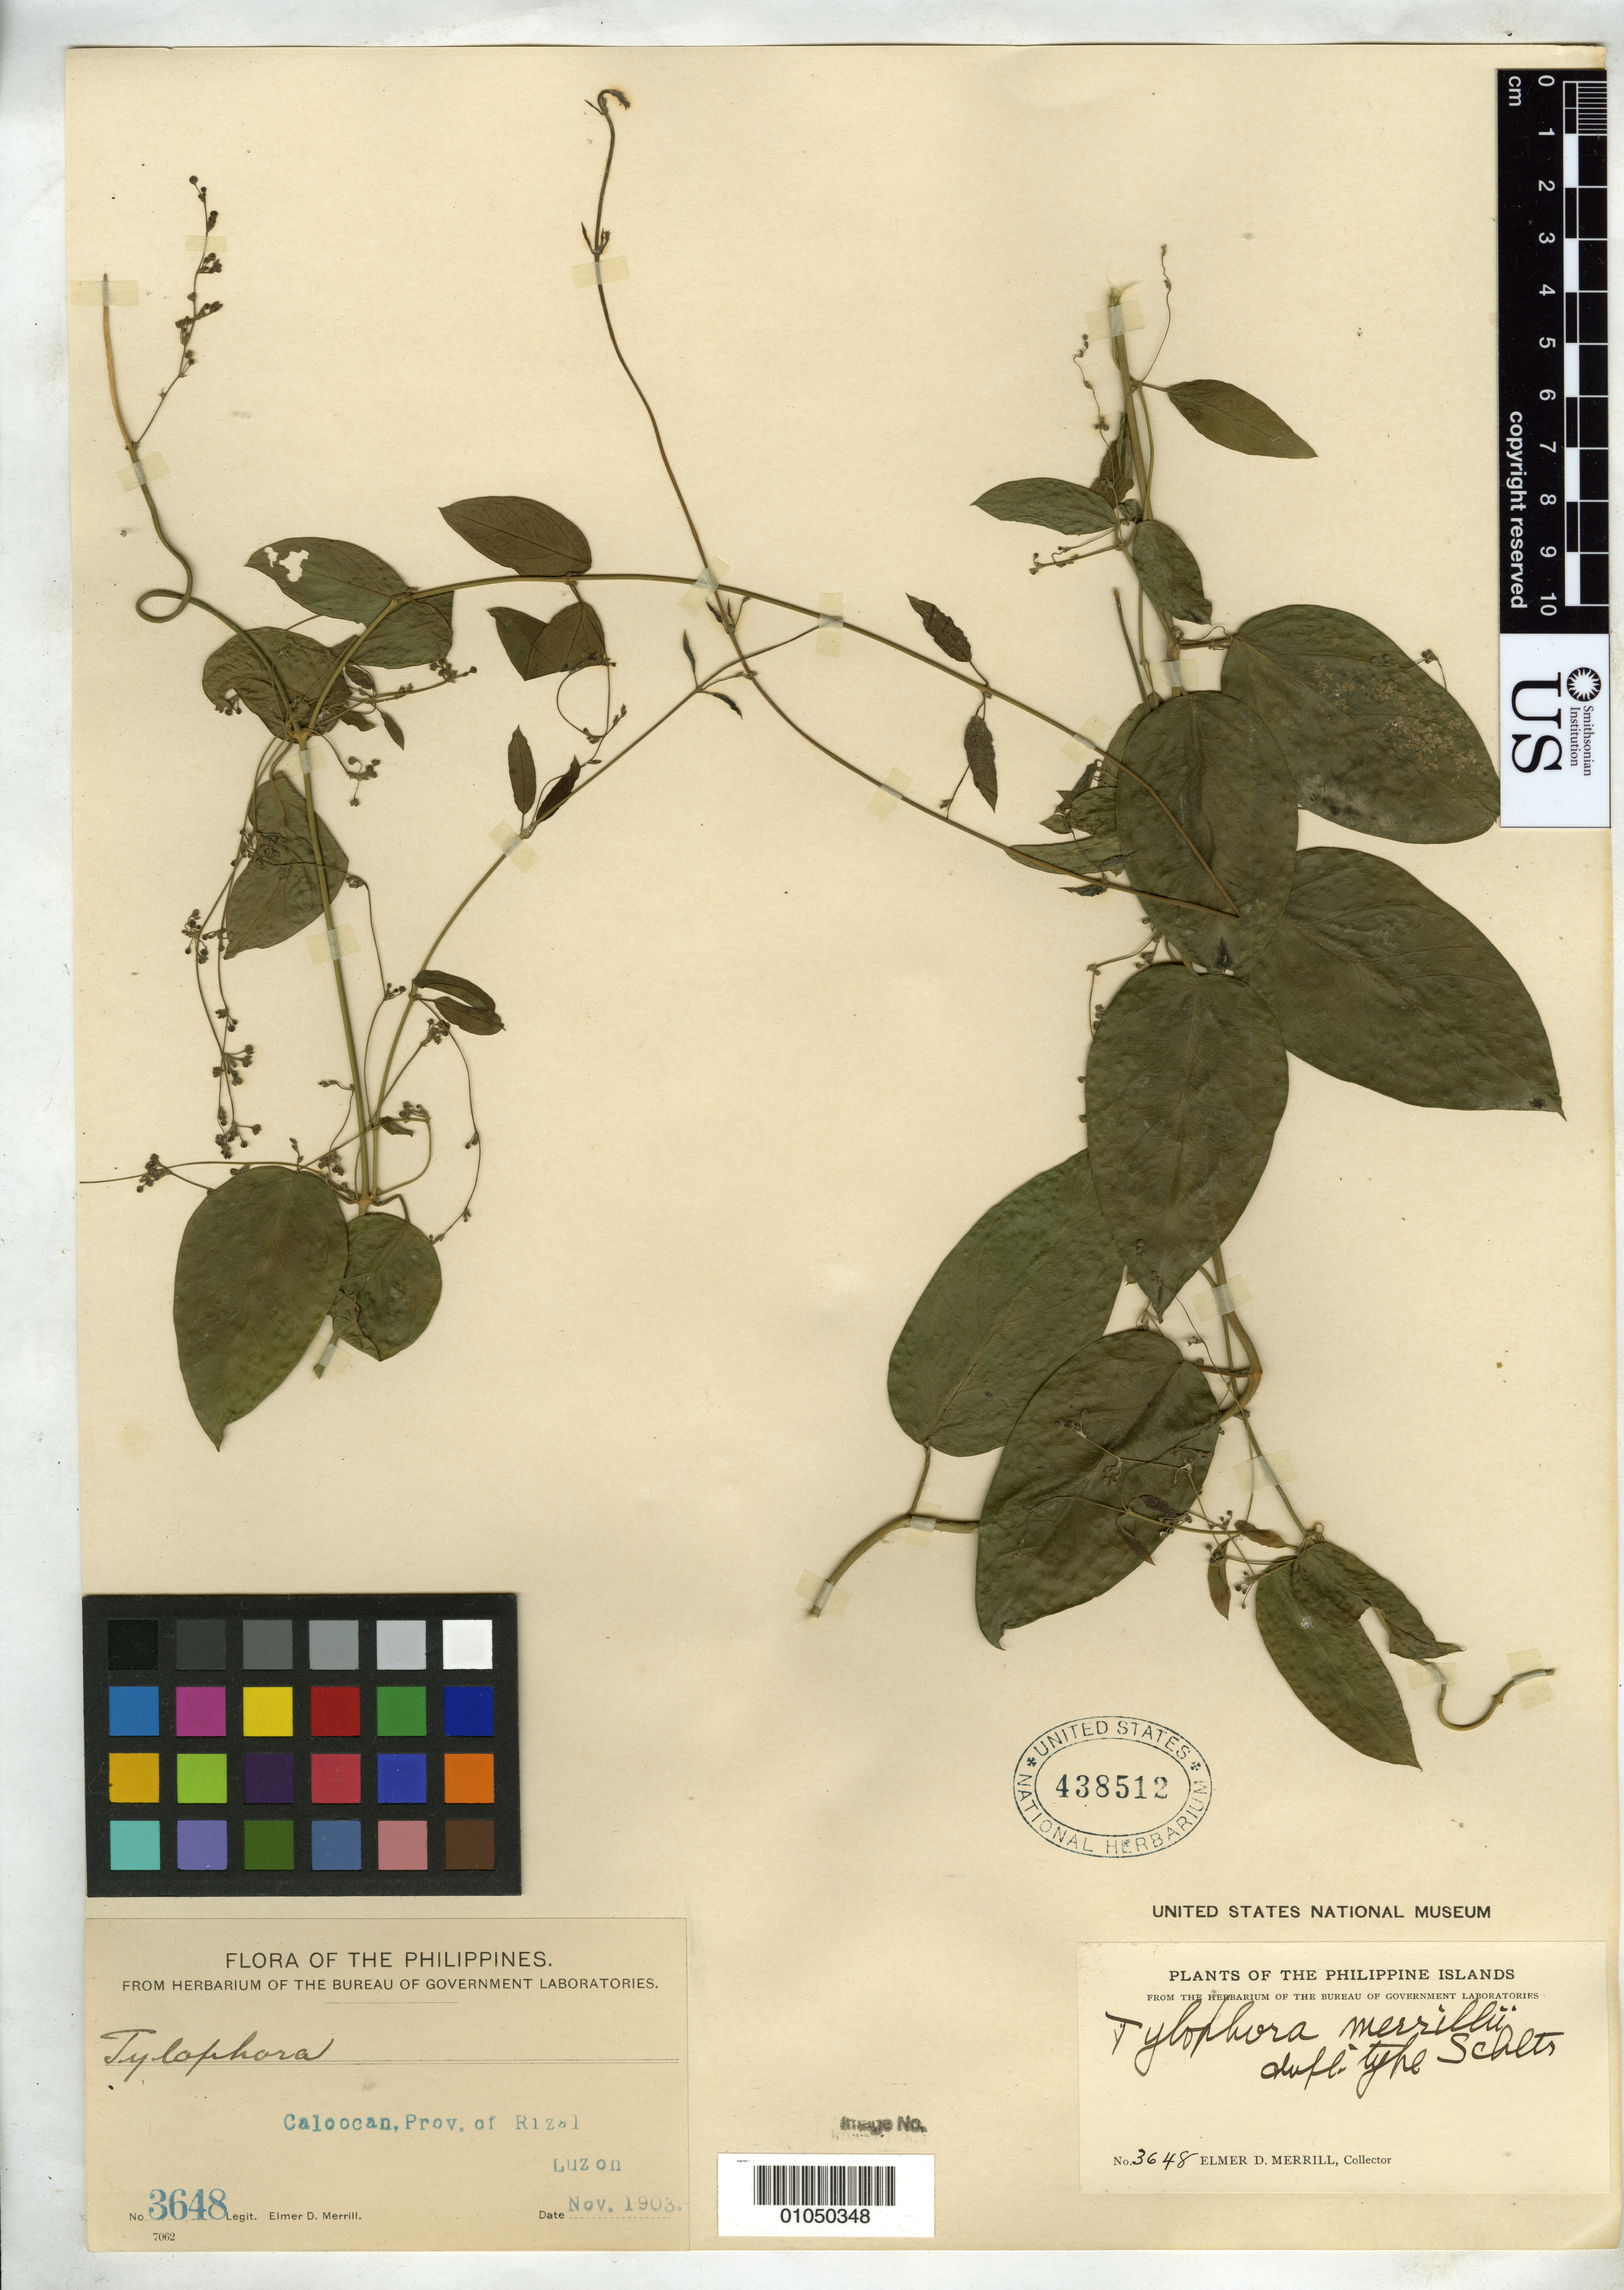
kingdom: Plantae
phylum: Tracheophyta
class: Magnoliopsida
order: Gentianales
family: Apocynaceae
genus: Tylophora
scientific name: Tylophora merrillii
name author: Schltr.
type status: Isotype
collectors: E. D. Merrill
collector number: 3648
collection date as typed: Nov 1903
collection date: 1903-11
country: Philippines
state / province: National Capital Region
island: Luzon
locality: Caloocan, Prov. of Rizal.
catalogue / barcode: US 438512